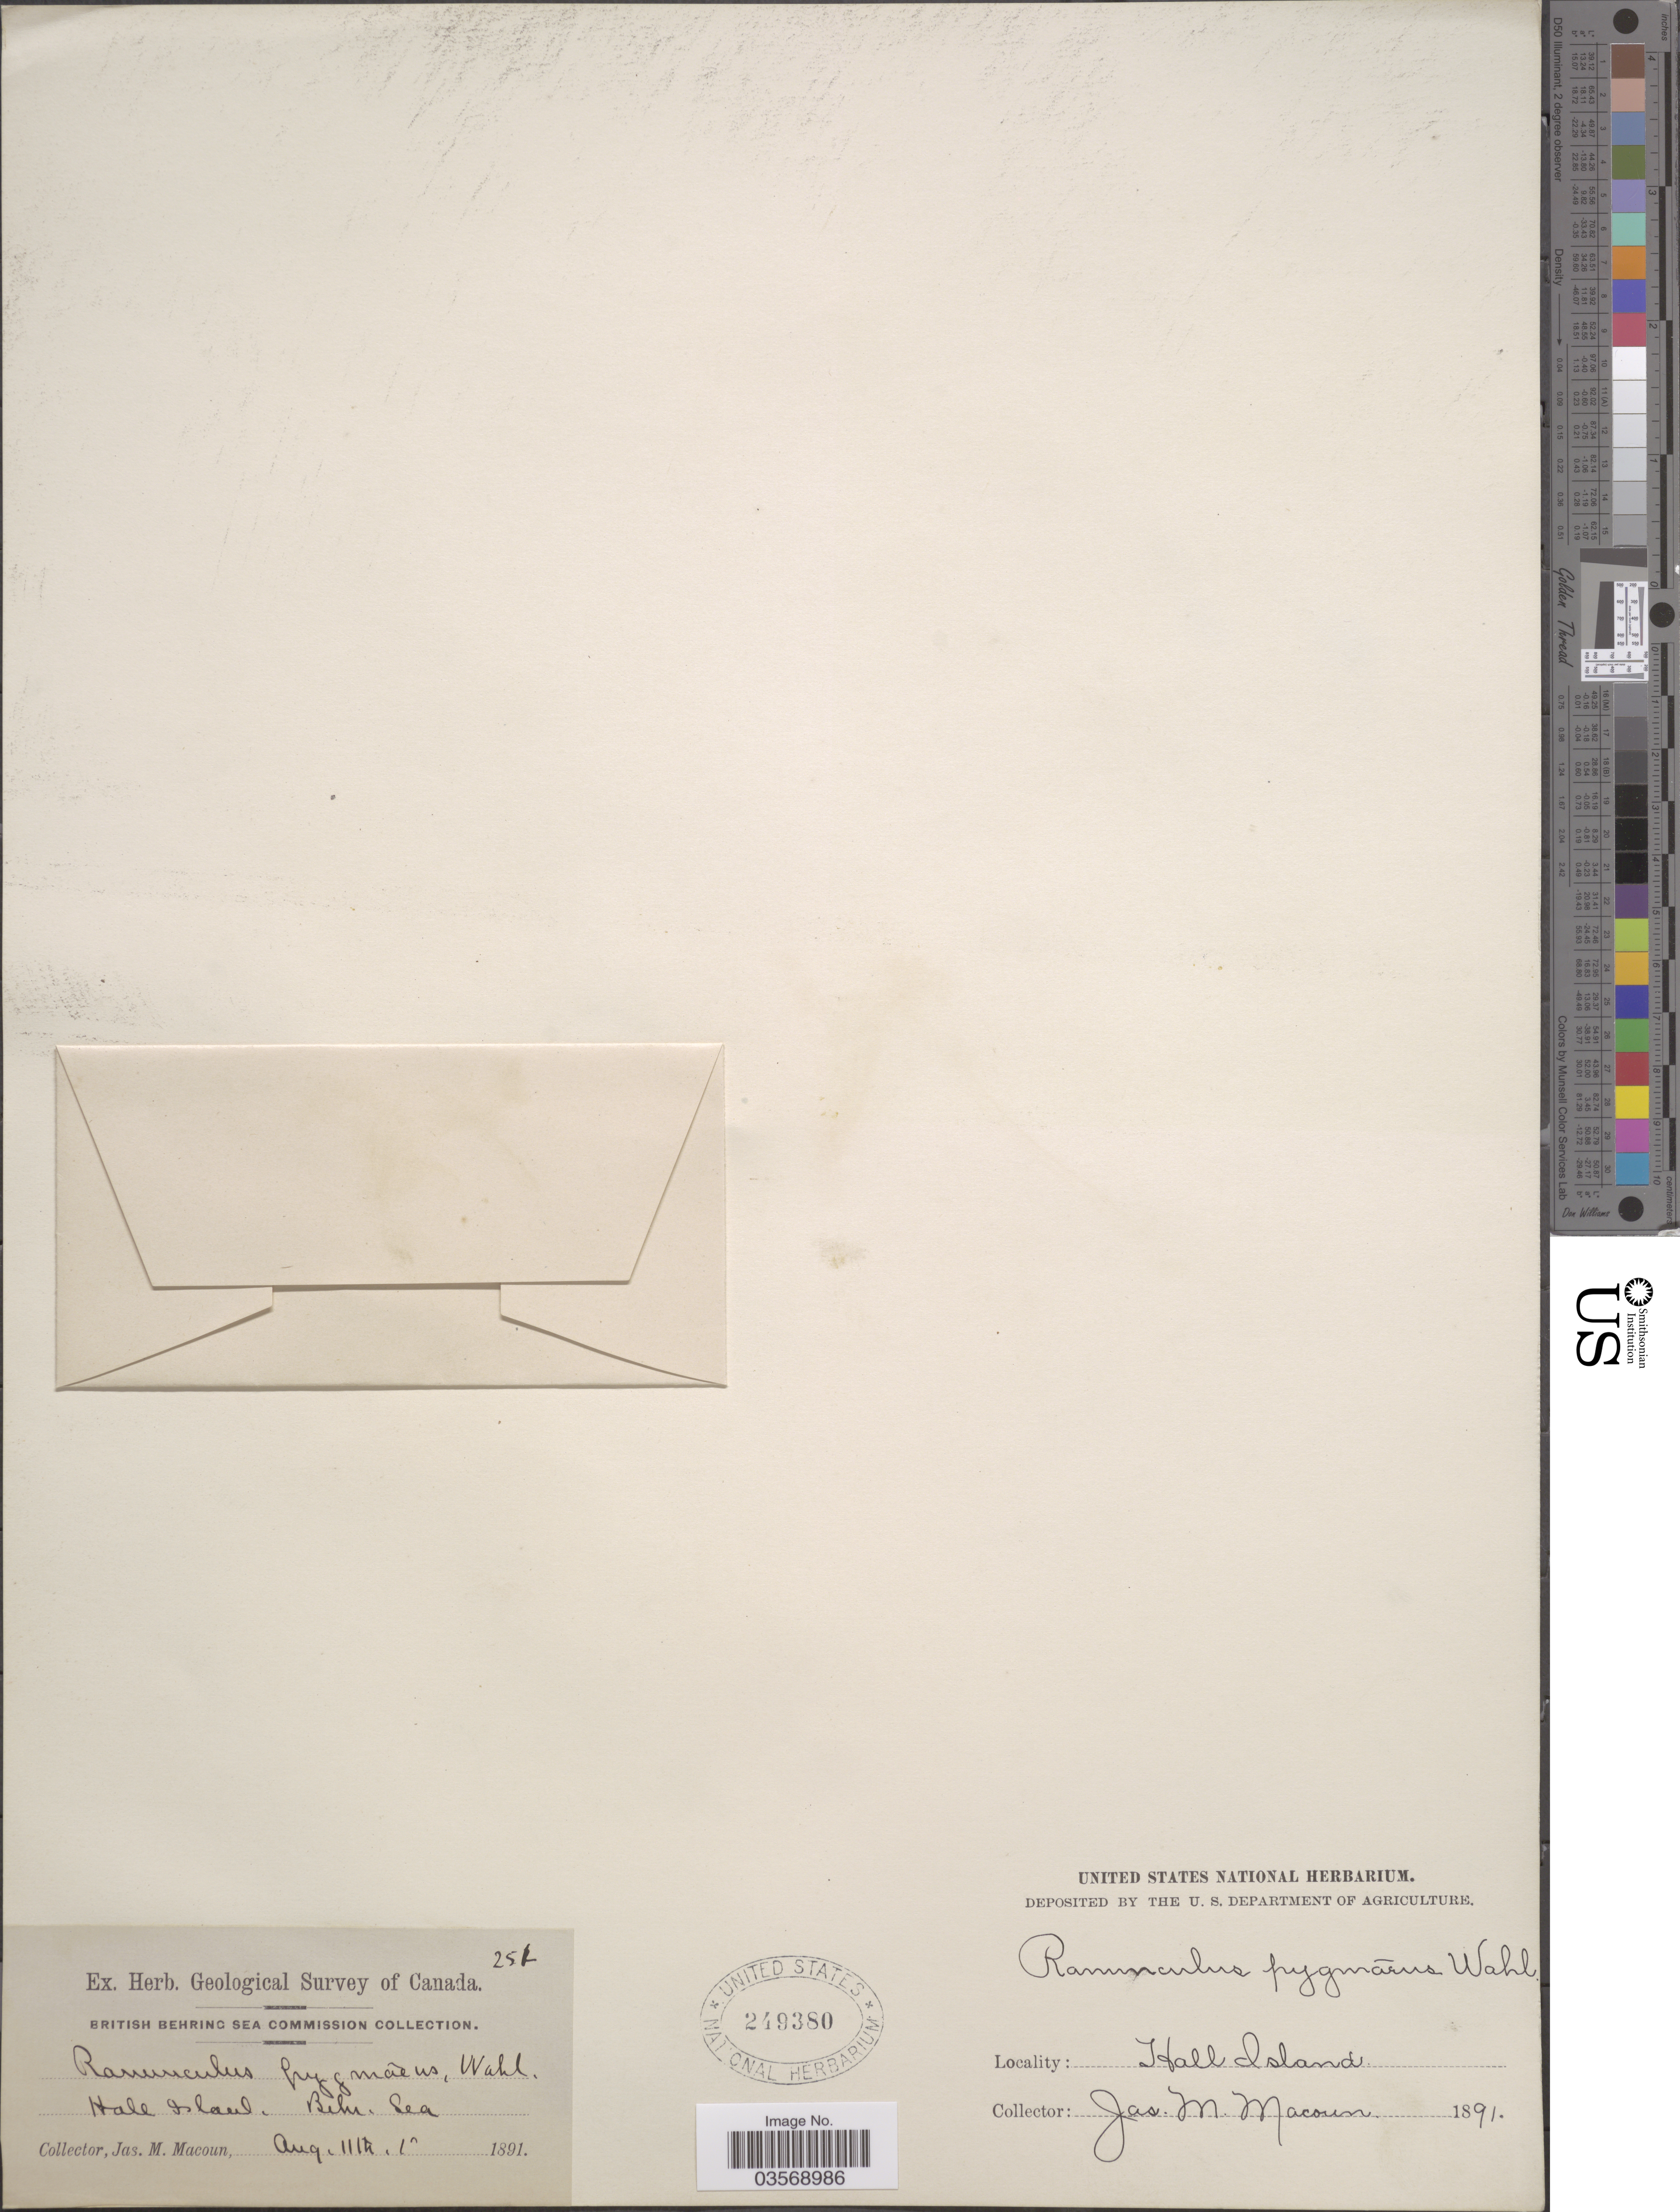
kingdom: Plantae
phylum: Tracheophyta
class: Magnoliopsida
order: Ranunculales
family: Ranunculaceae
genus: Ranunculus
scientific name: Ranunculus pygmaeus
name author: Wahlenb.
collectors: J. M. Macoun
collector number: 251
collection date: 1891-08-11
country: Canada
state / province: Nunavut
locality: Hall Island, Behr. Sea.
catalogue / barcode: US 249380